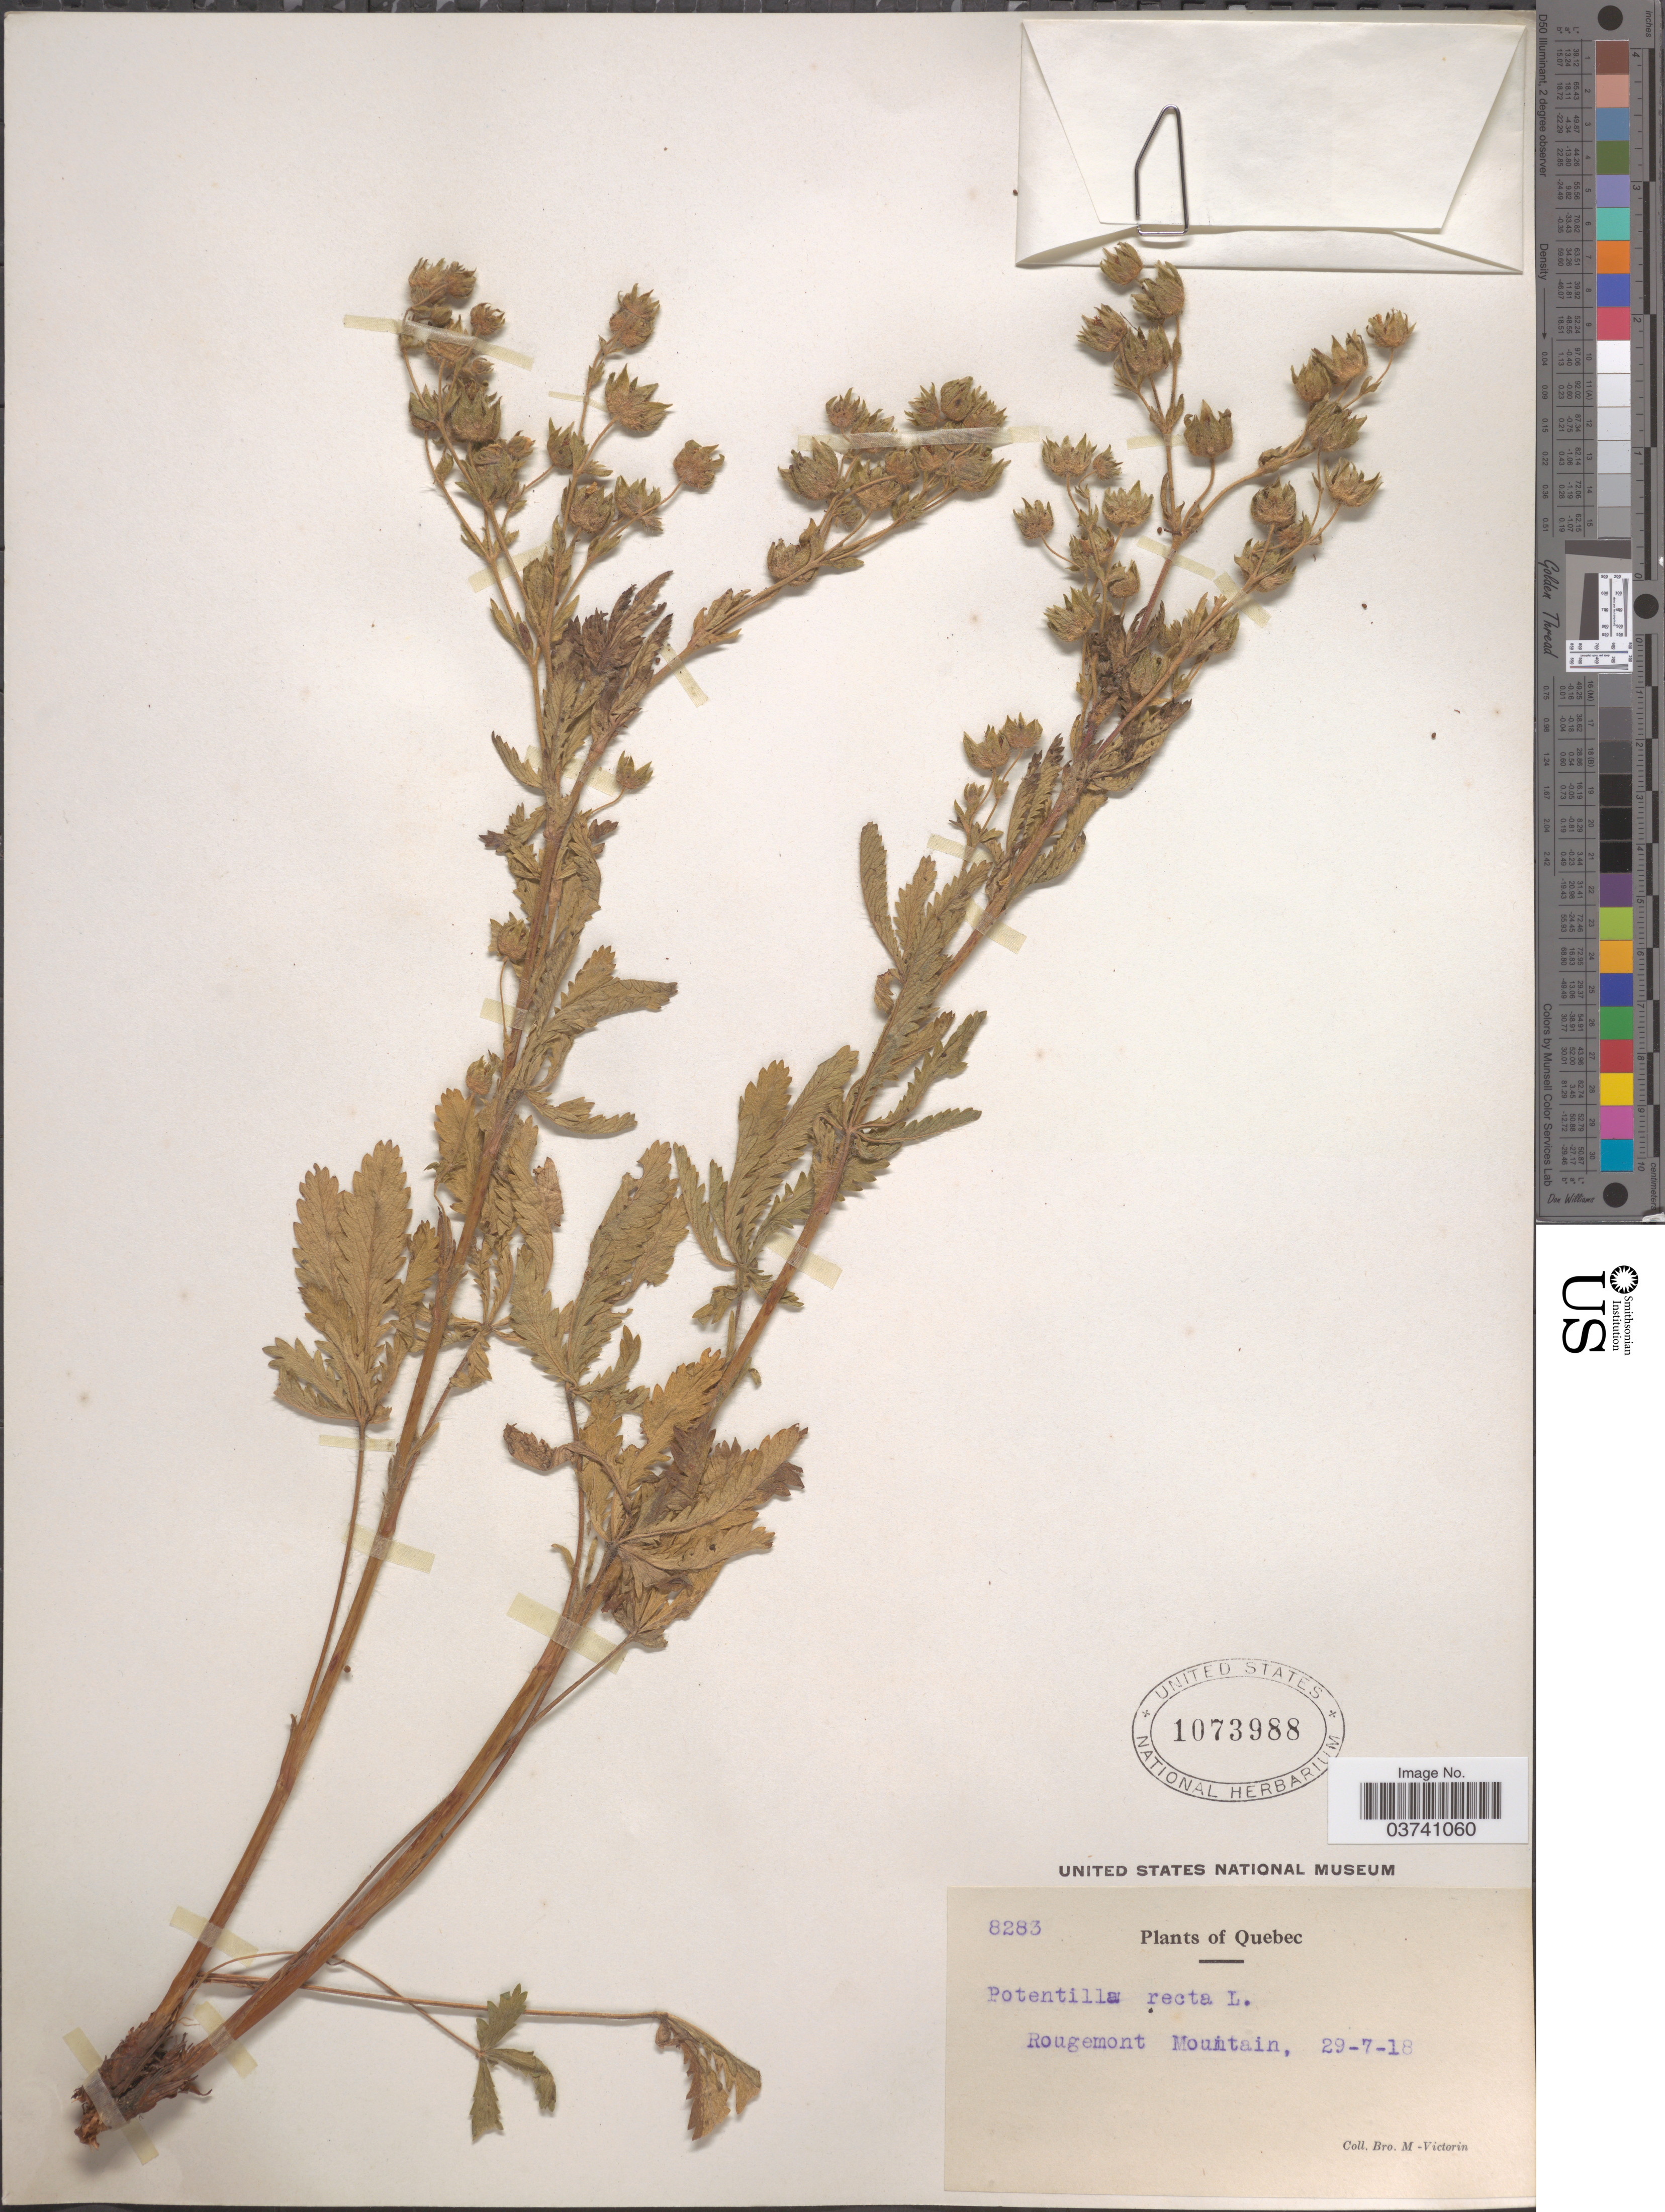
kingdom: Plantae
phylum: Tracheophyta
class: Magnoliopsida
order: Rosales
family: Rosaceae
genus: Potentilla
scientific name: Potentilla recta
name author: L.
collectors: Fr. Marie-Victorin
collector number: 8283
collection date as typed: Transcribed d/m/y: 29/7/18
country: Canada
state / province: Quebec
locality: Rougemont Mountain.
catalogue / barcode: US 1073988